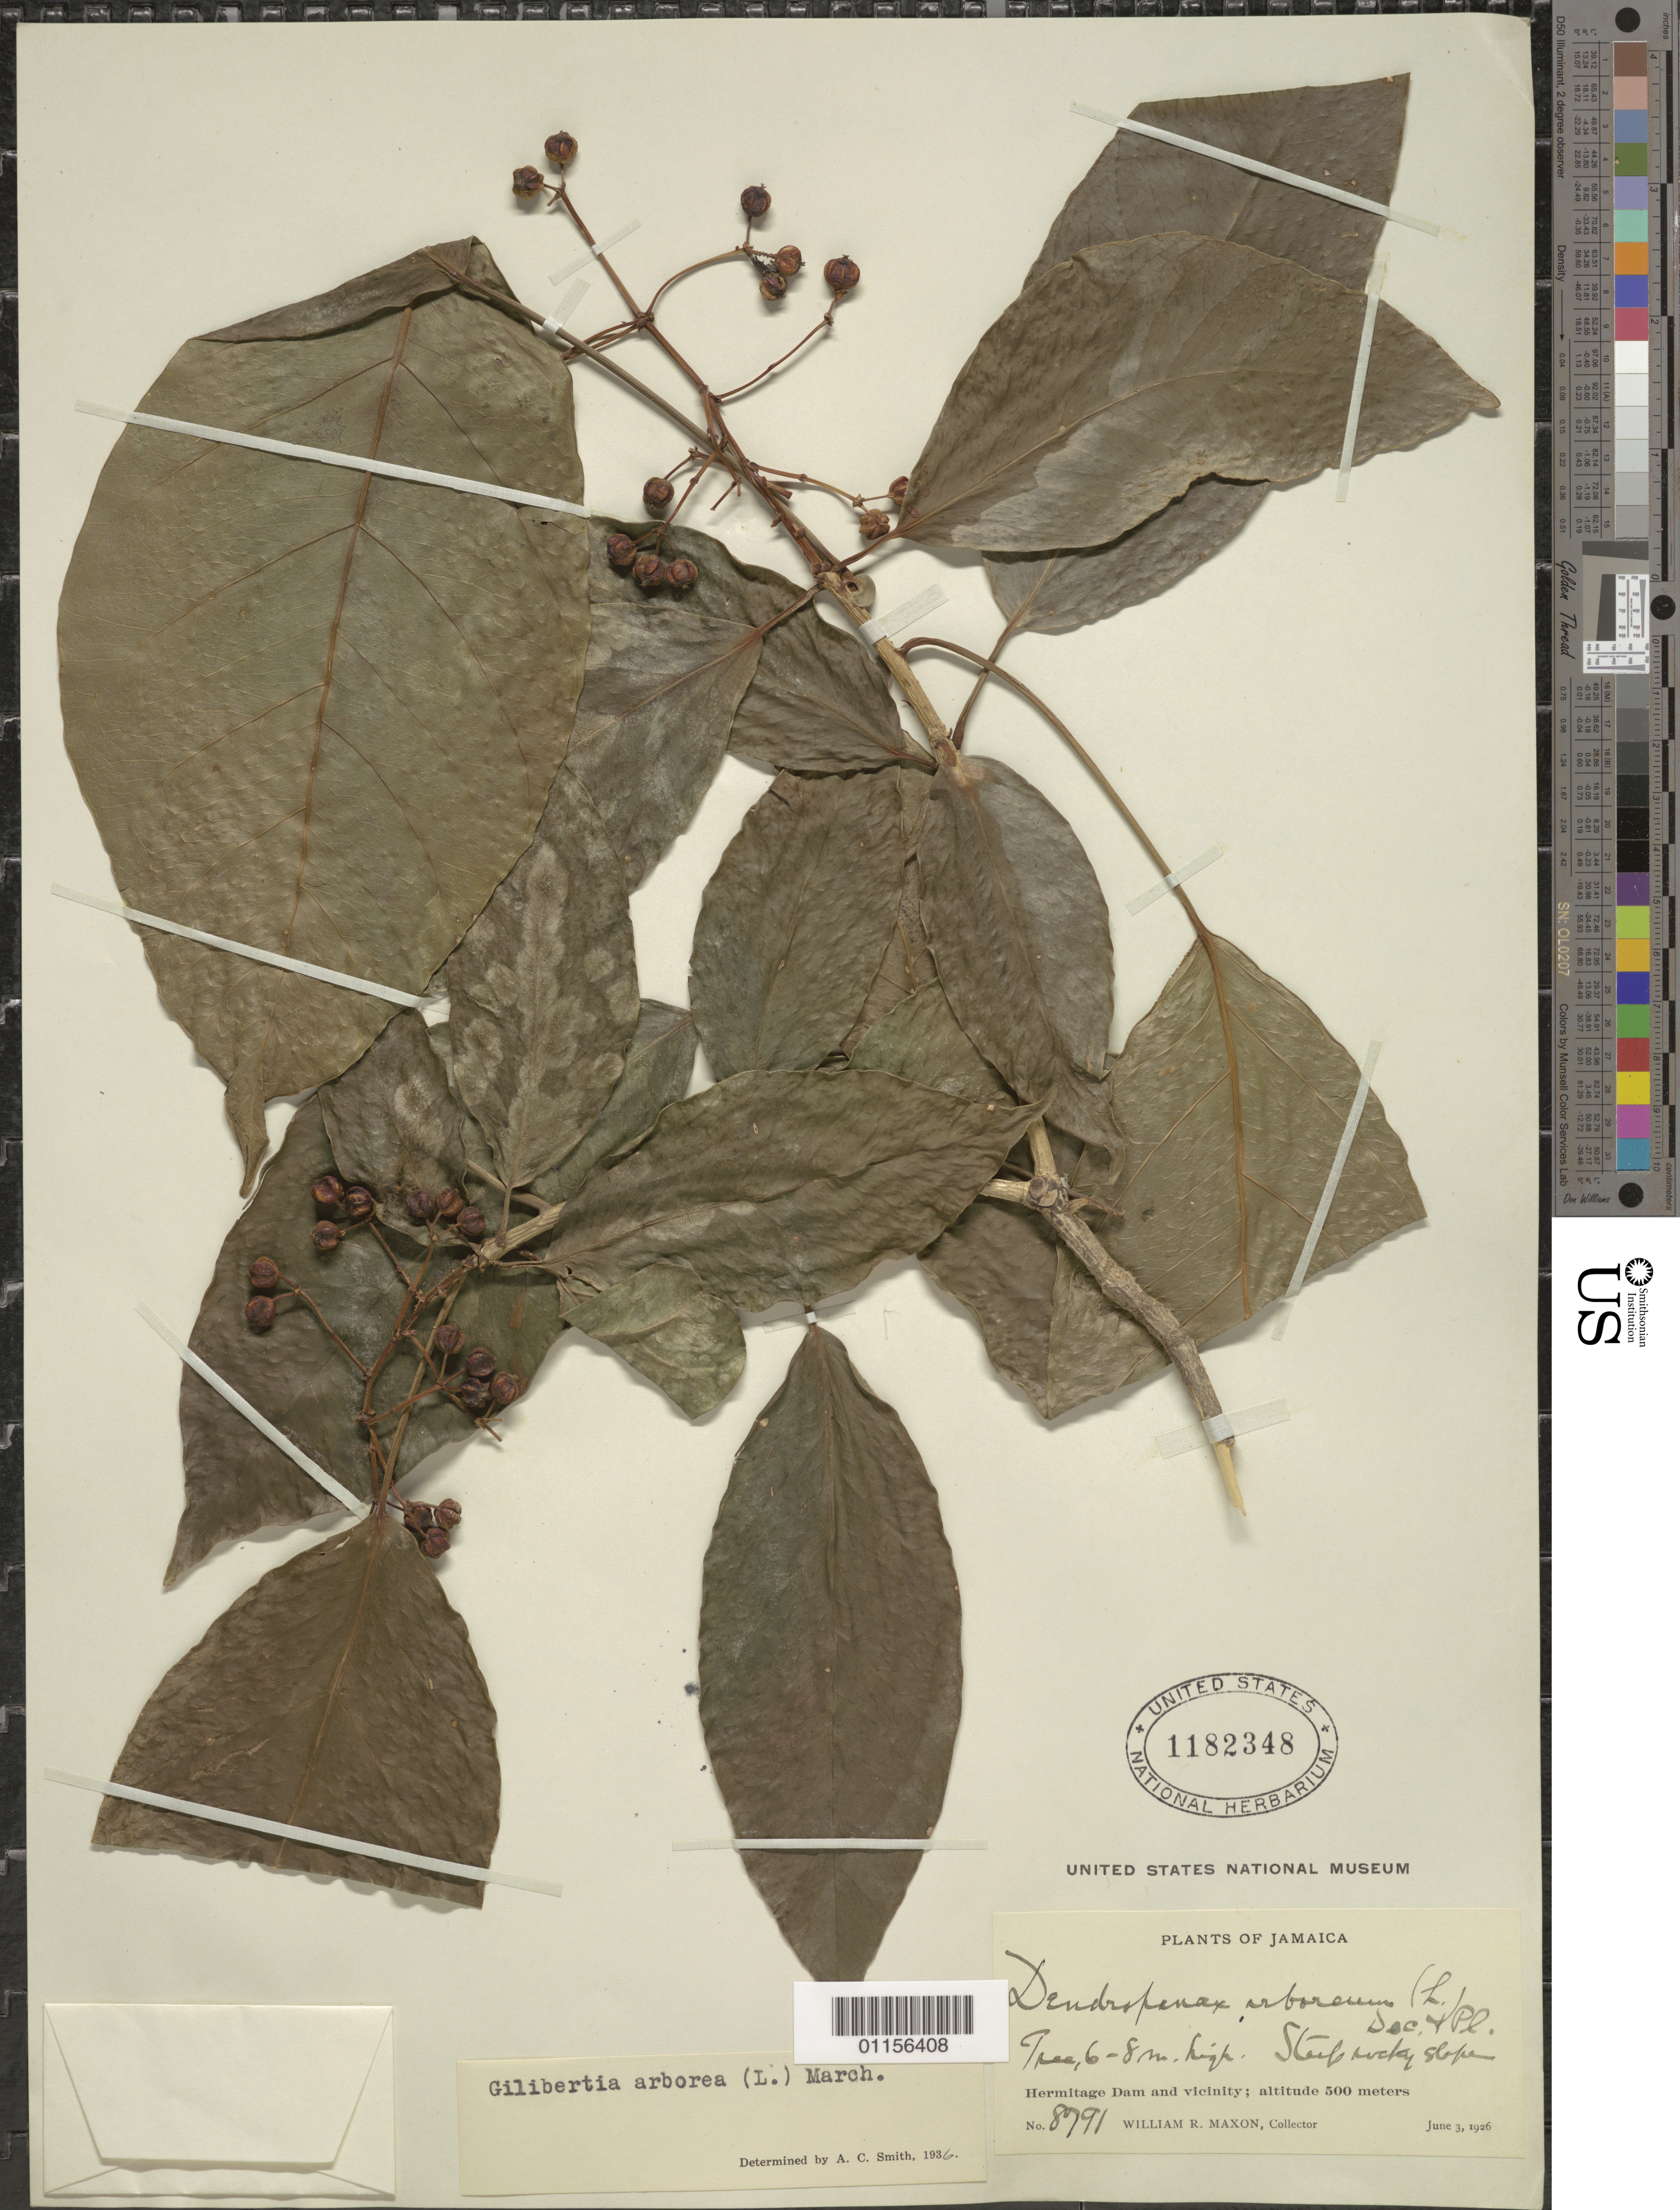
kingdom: Plantae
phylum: Tracheophyta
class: Magnoliopsida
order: Apiales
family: Araliaceae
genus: Dendropanax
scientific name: Dendropanax arboreus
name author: (L.) Decne. & Planch.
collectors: W. R. Maxon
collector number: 8991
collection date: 1926-06-03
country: Jamaica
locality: Hermitage Dam and vicinity.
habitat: Tree. Steep rocky slope.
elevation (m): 500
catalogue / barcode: US 1182348